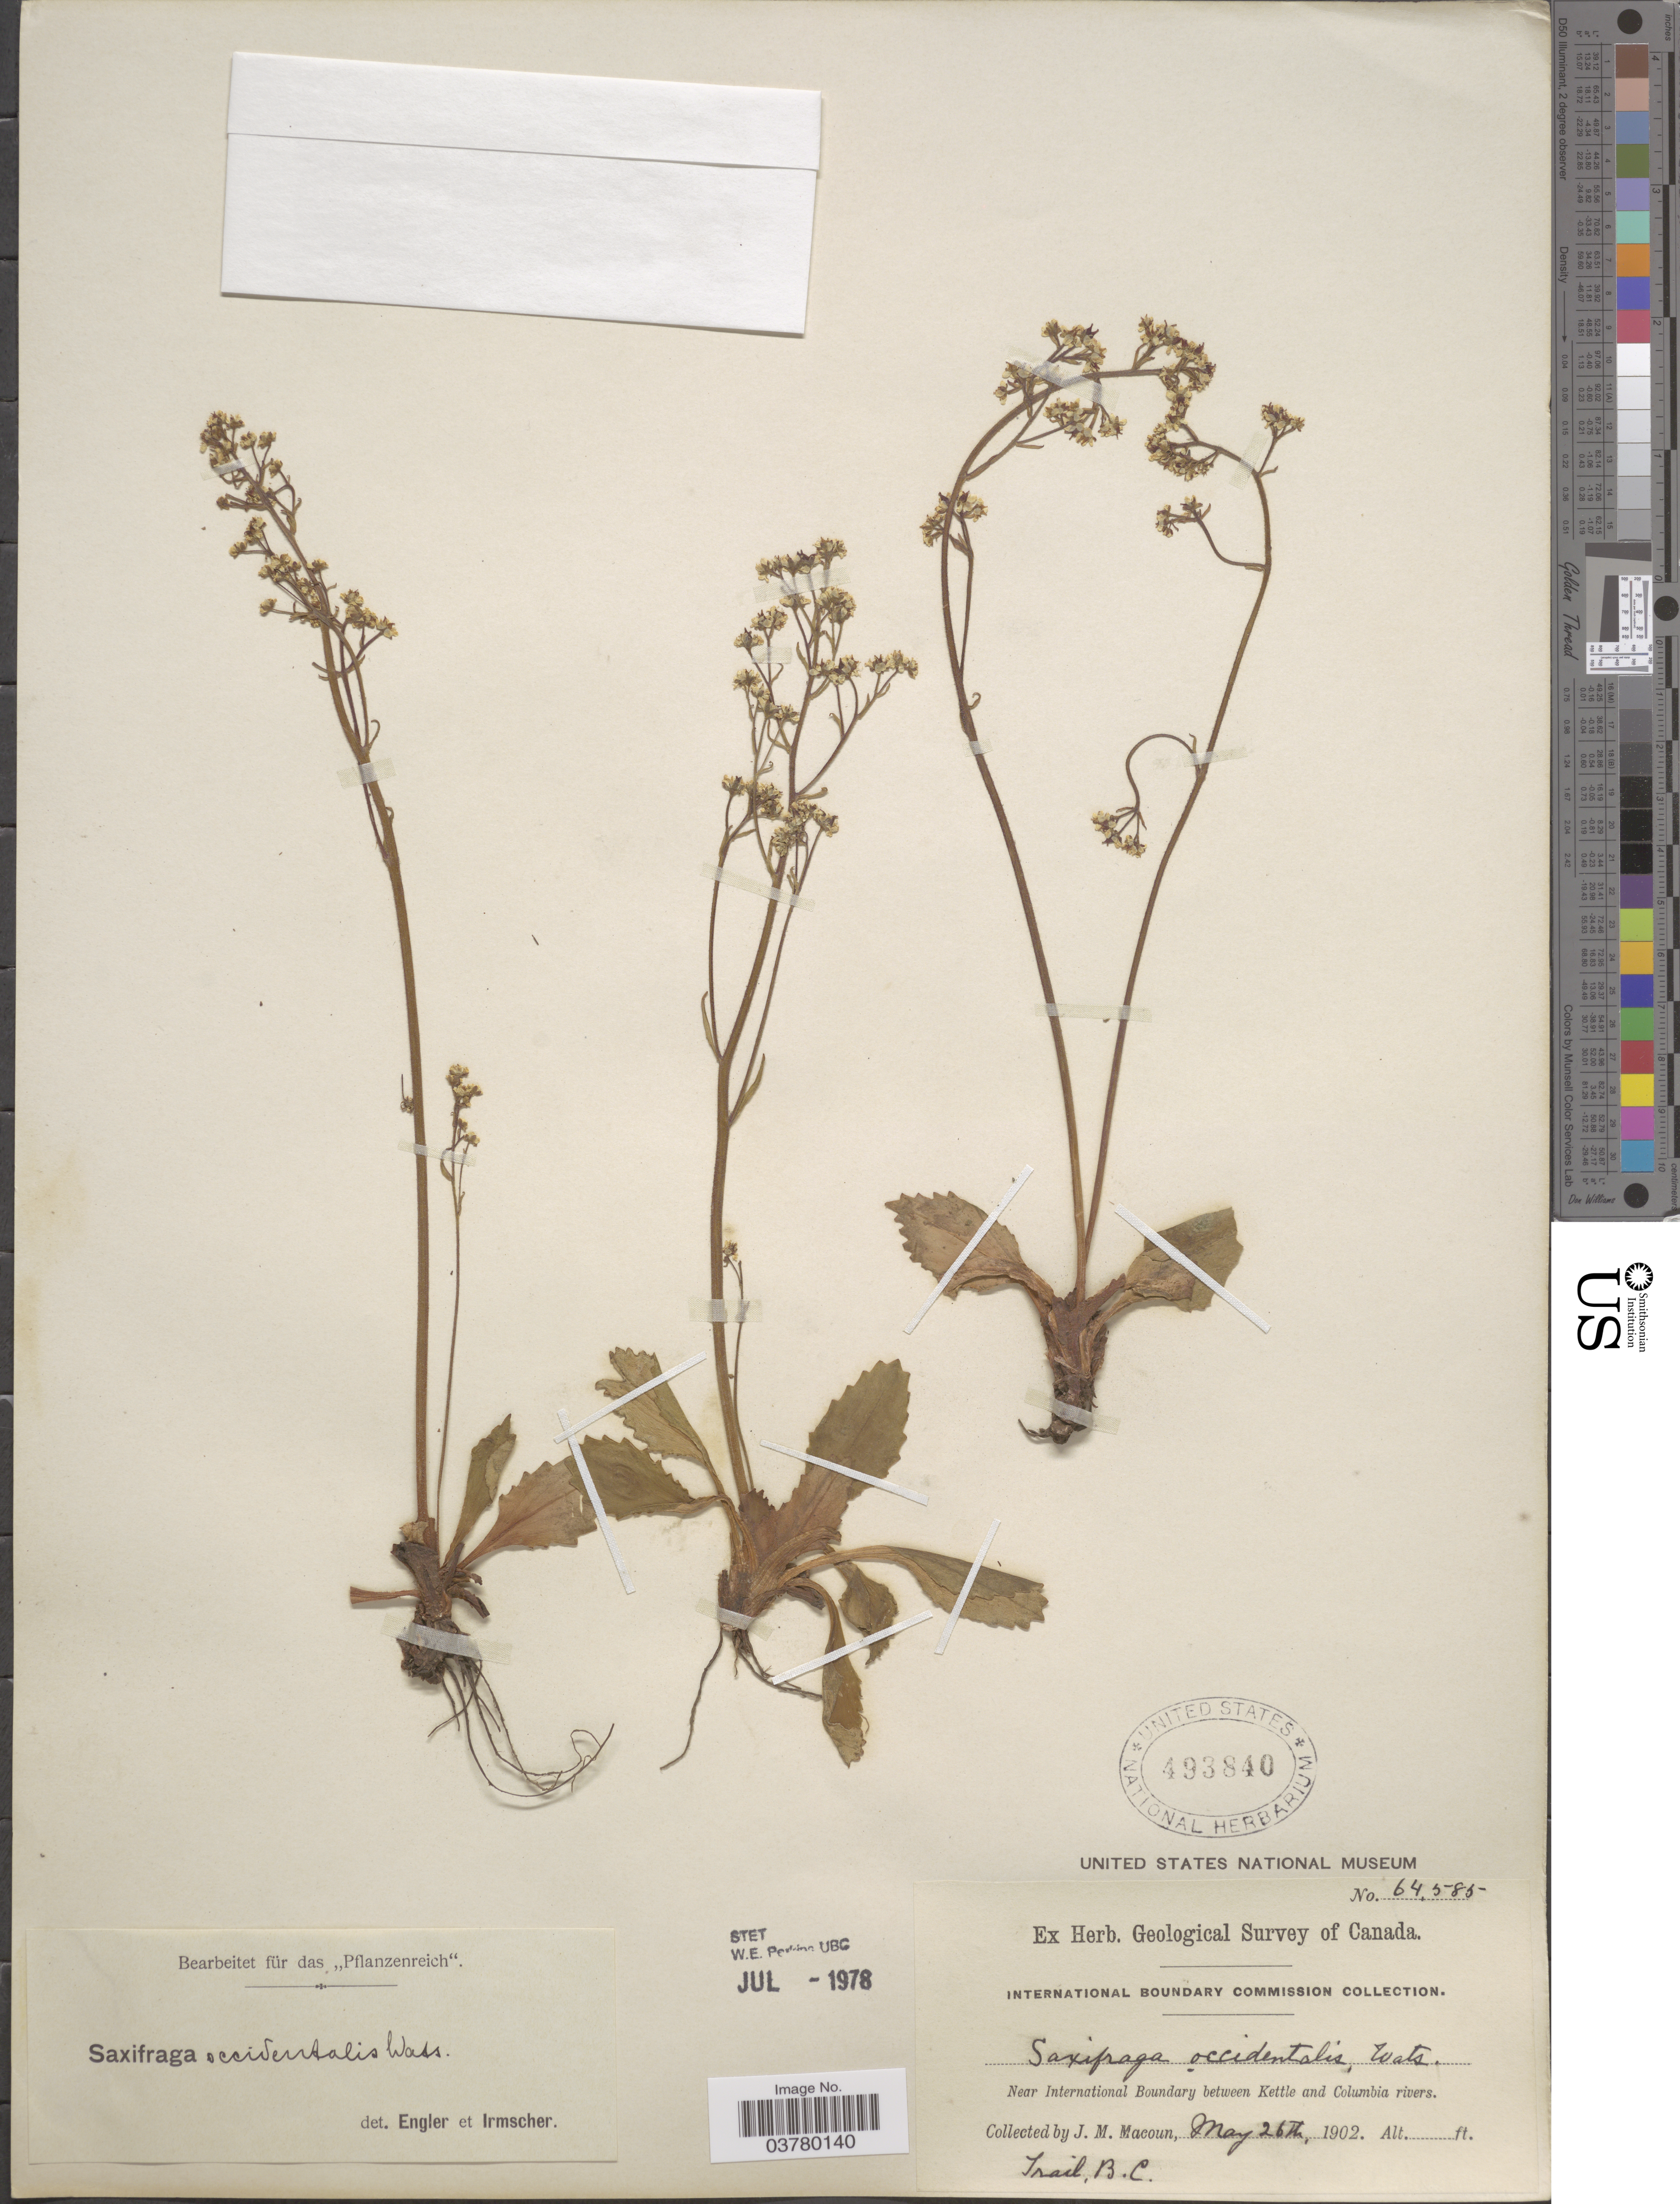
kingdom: Plantae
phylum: Tracheophyta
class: Magnoliopsida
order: Saxifragales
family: Saxifragaceae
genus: Micranthes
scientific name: Micranthes occidentalis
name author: (S. Watson) Small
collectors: J. M. Macoun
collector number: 64585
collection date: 1902-05-26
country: Canada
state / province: British Columbia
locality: Geological Survey of Canada. Near International Boundary between Kettle and Columbia rivers. Trail.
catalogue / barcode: US 493840